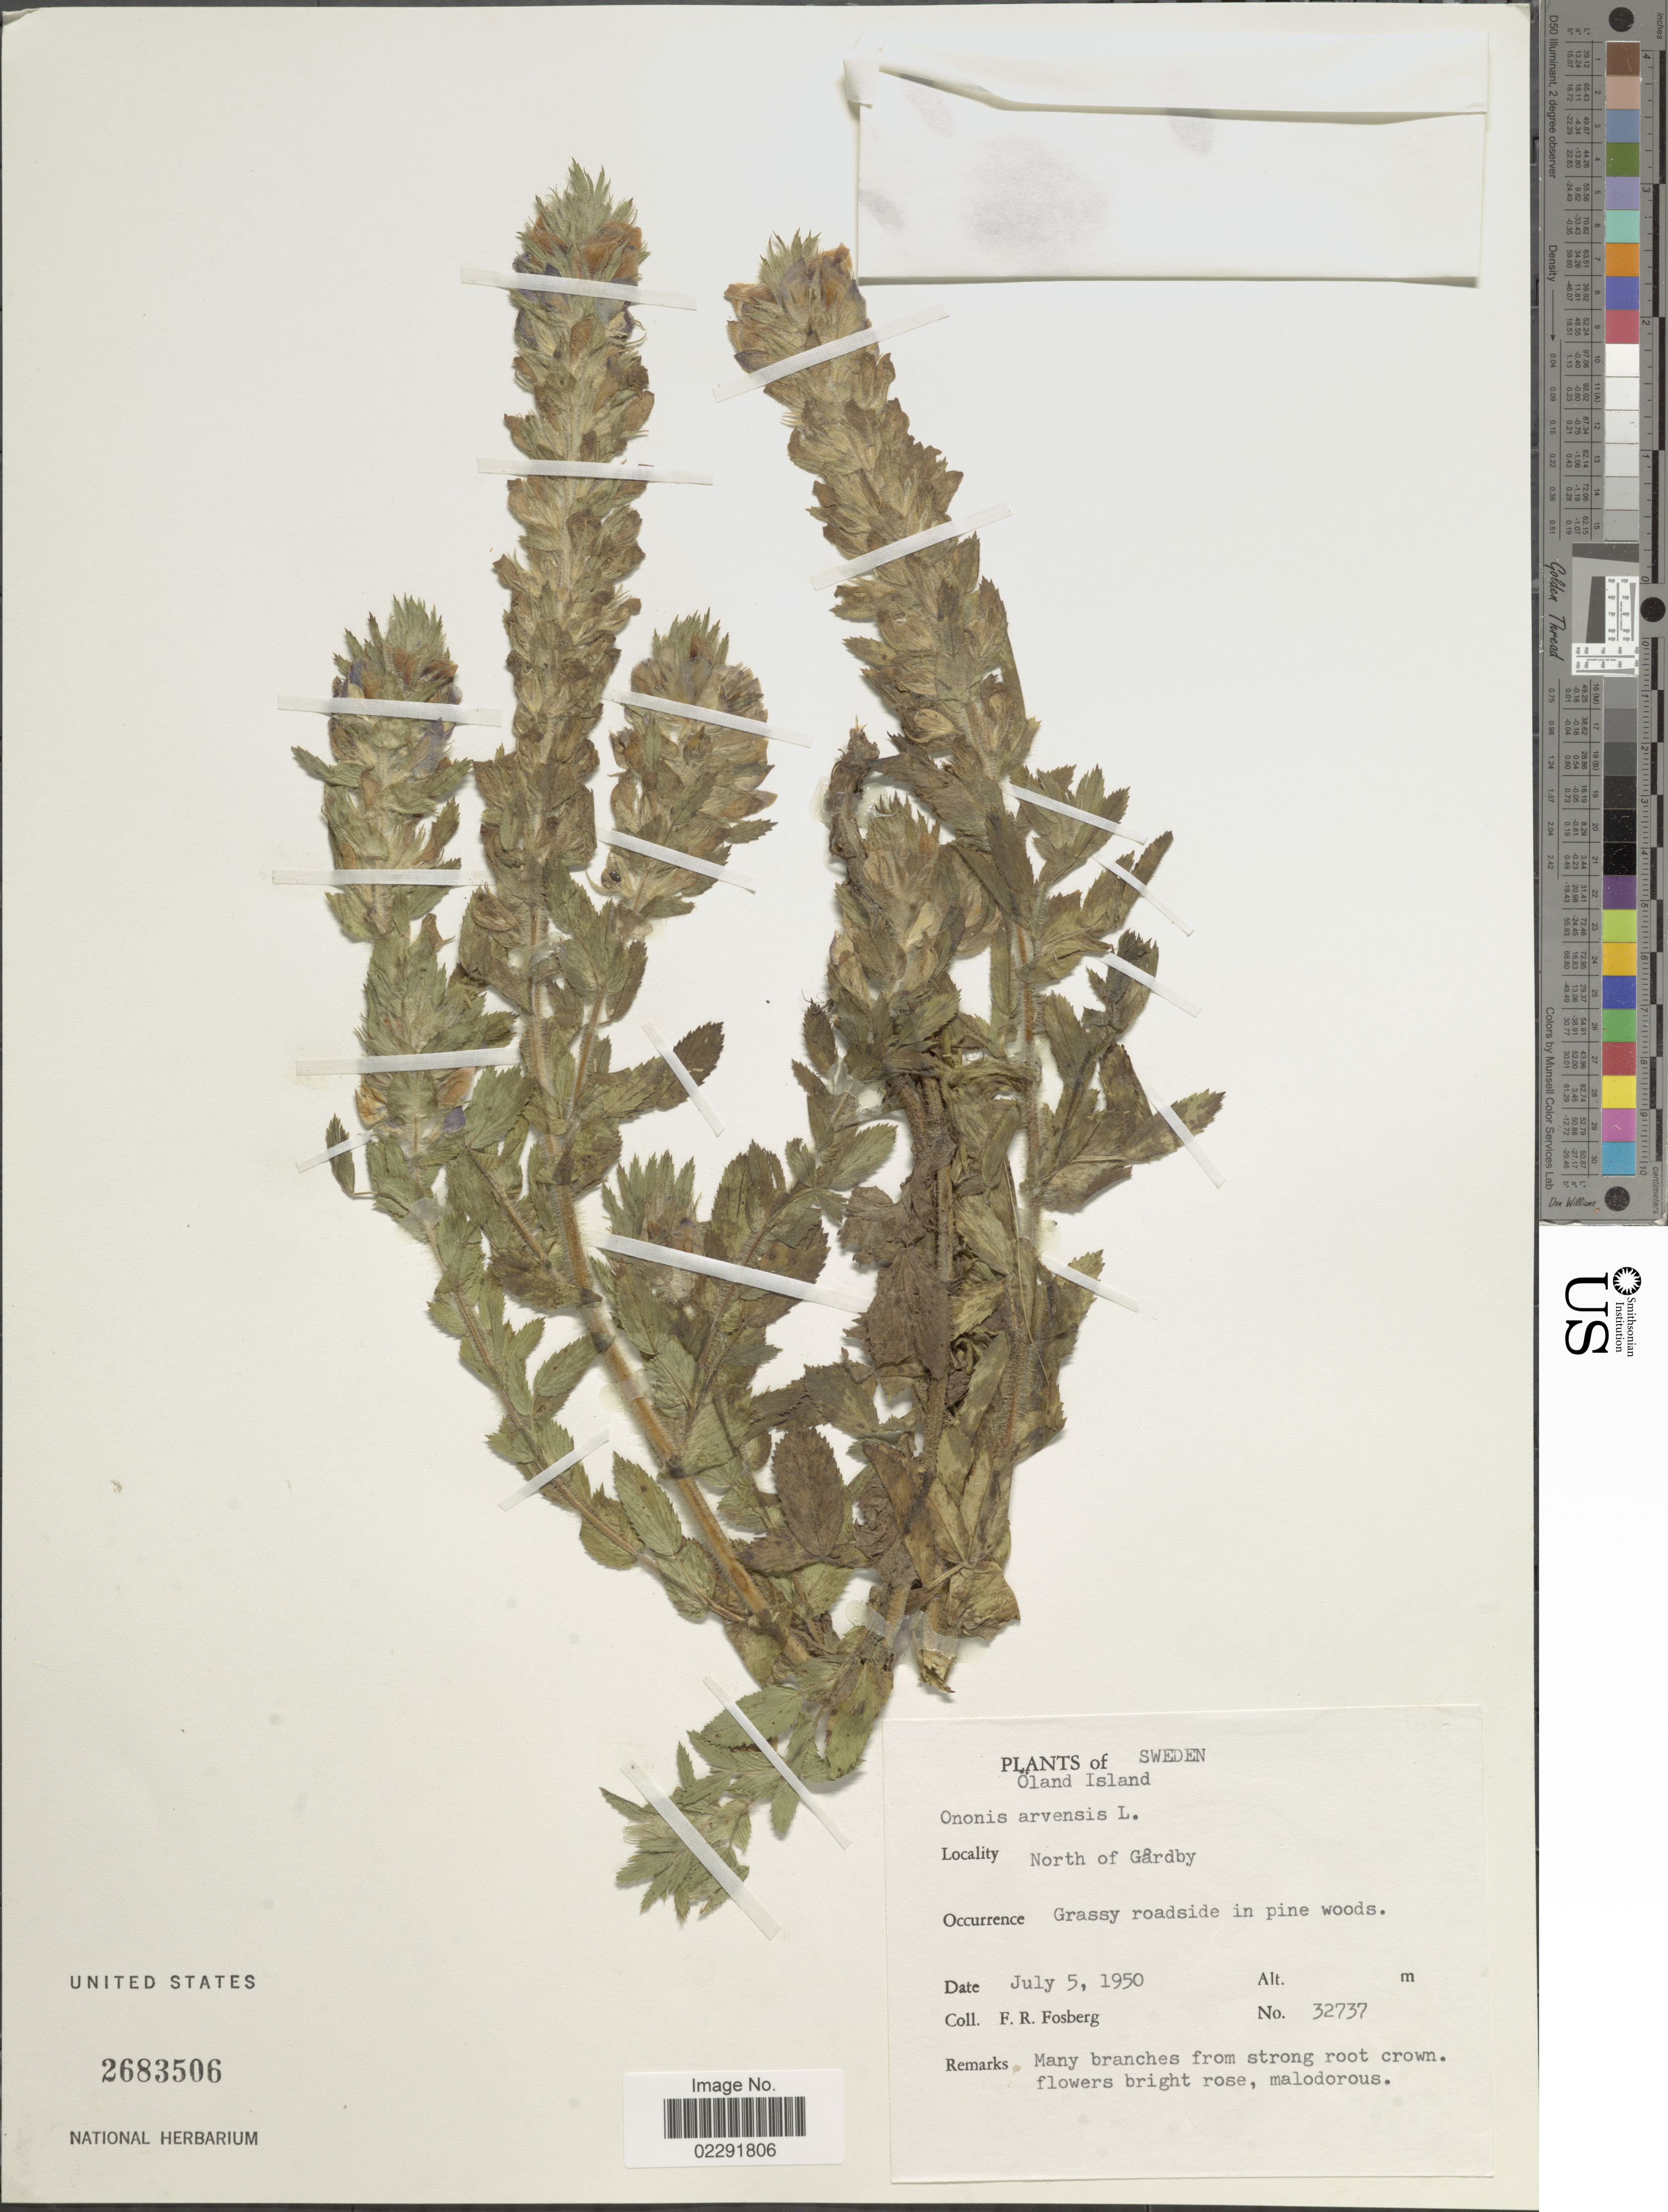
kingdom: Plantae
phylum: Tracheophyta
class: Magnoliopsida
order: Fabales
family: Fabaceae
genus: Ononis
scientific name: Ononis arvensis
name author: L.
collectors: F. R. Fosberg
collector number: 32737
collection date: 1950-07-05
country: Sweden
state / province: Kalmar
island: Oland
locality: Oland Island, North of Gardby, grassy roadside.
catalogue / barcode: US 2683506